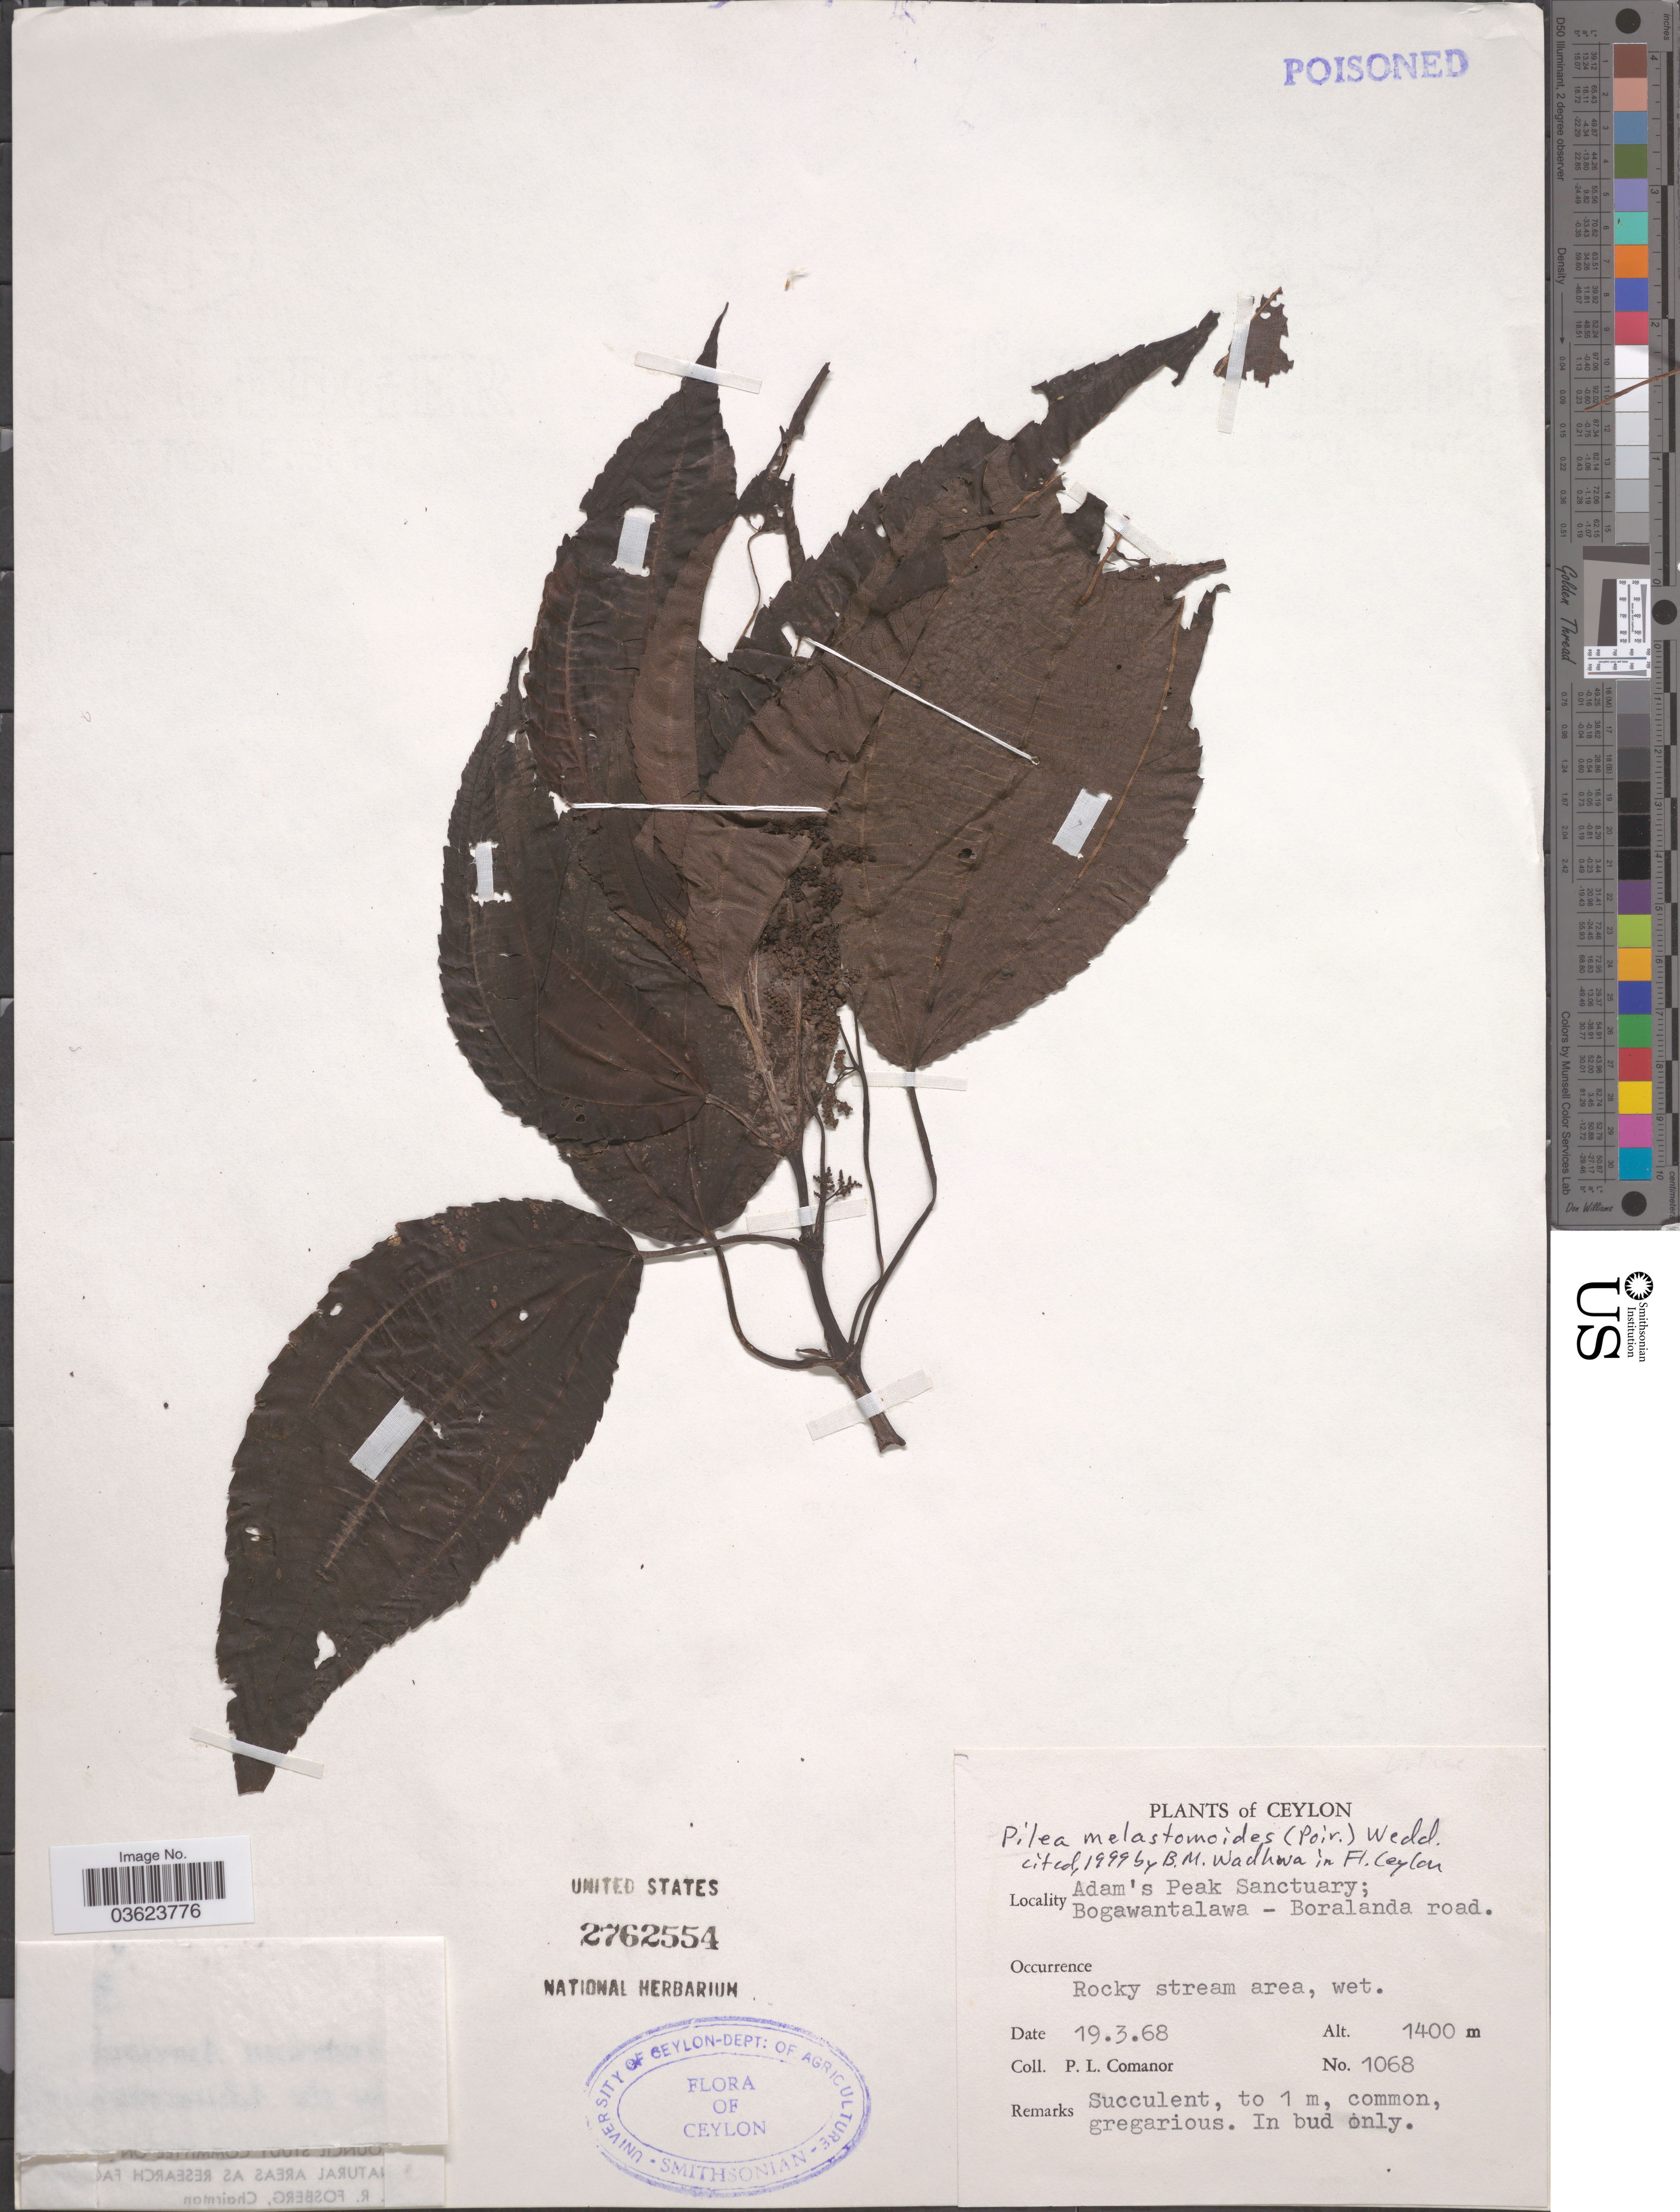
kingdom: Plantae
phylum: Tracheophyta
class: Magnoliopsida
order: Rosales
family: Urticaceae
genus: Pilea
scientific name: Pilea melastomoides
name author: (Spreng.) Urb.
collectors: P. Comanor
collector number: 1068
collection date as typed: Transcribed d/m/y: 19/3/68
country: Sri Lanka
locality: Ceylon. Adam's Peak Sanctuary; Bogawantalawa - Boralanda road.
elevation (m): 1400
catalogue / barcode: US 2762554